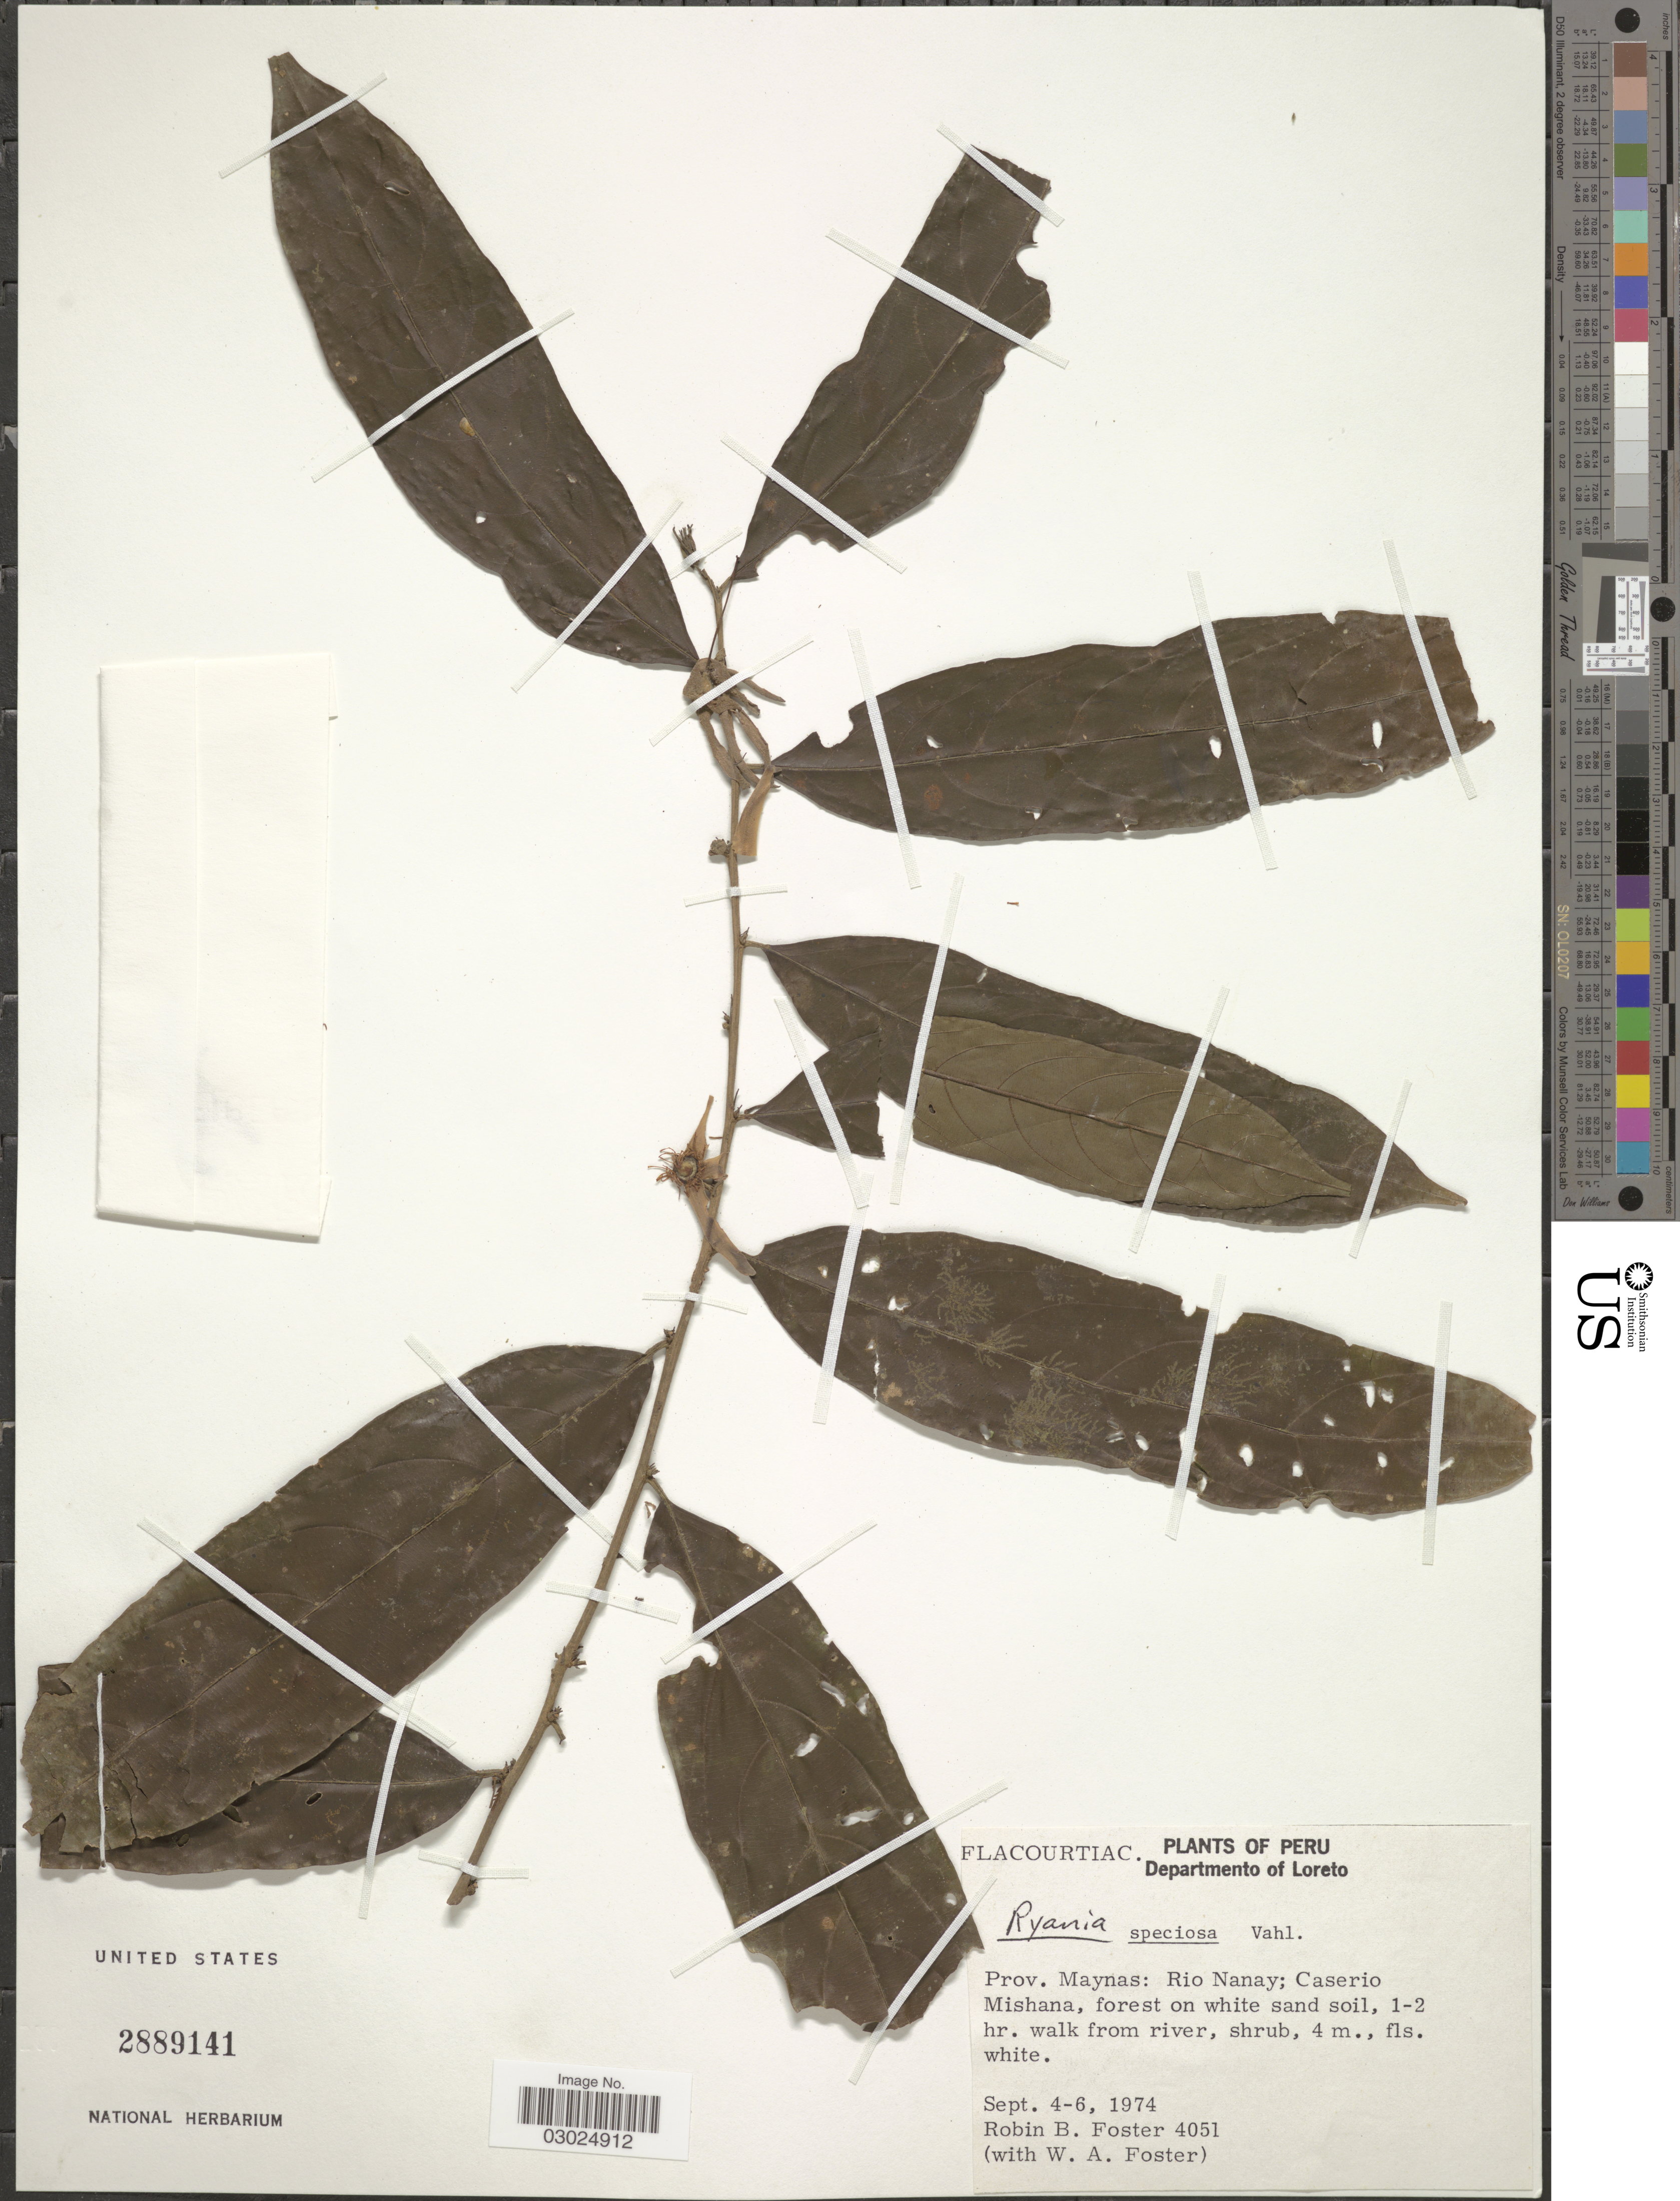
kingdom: Plantae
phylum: Tracheophyta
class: Magnoliopsida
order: Malpighiales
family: Salicaceae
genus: Ryania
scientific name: Ryania speciosa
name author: Vahl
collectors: R. B. Foster & W. Foster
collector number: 4051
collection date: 1974-09-04/1974-09-06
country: Peru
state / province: Loreto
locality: Departamento of Loreto. Prov. Maynas: Rio Nanay; Caserio Mishana.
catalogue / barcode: US 2889141